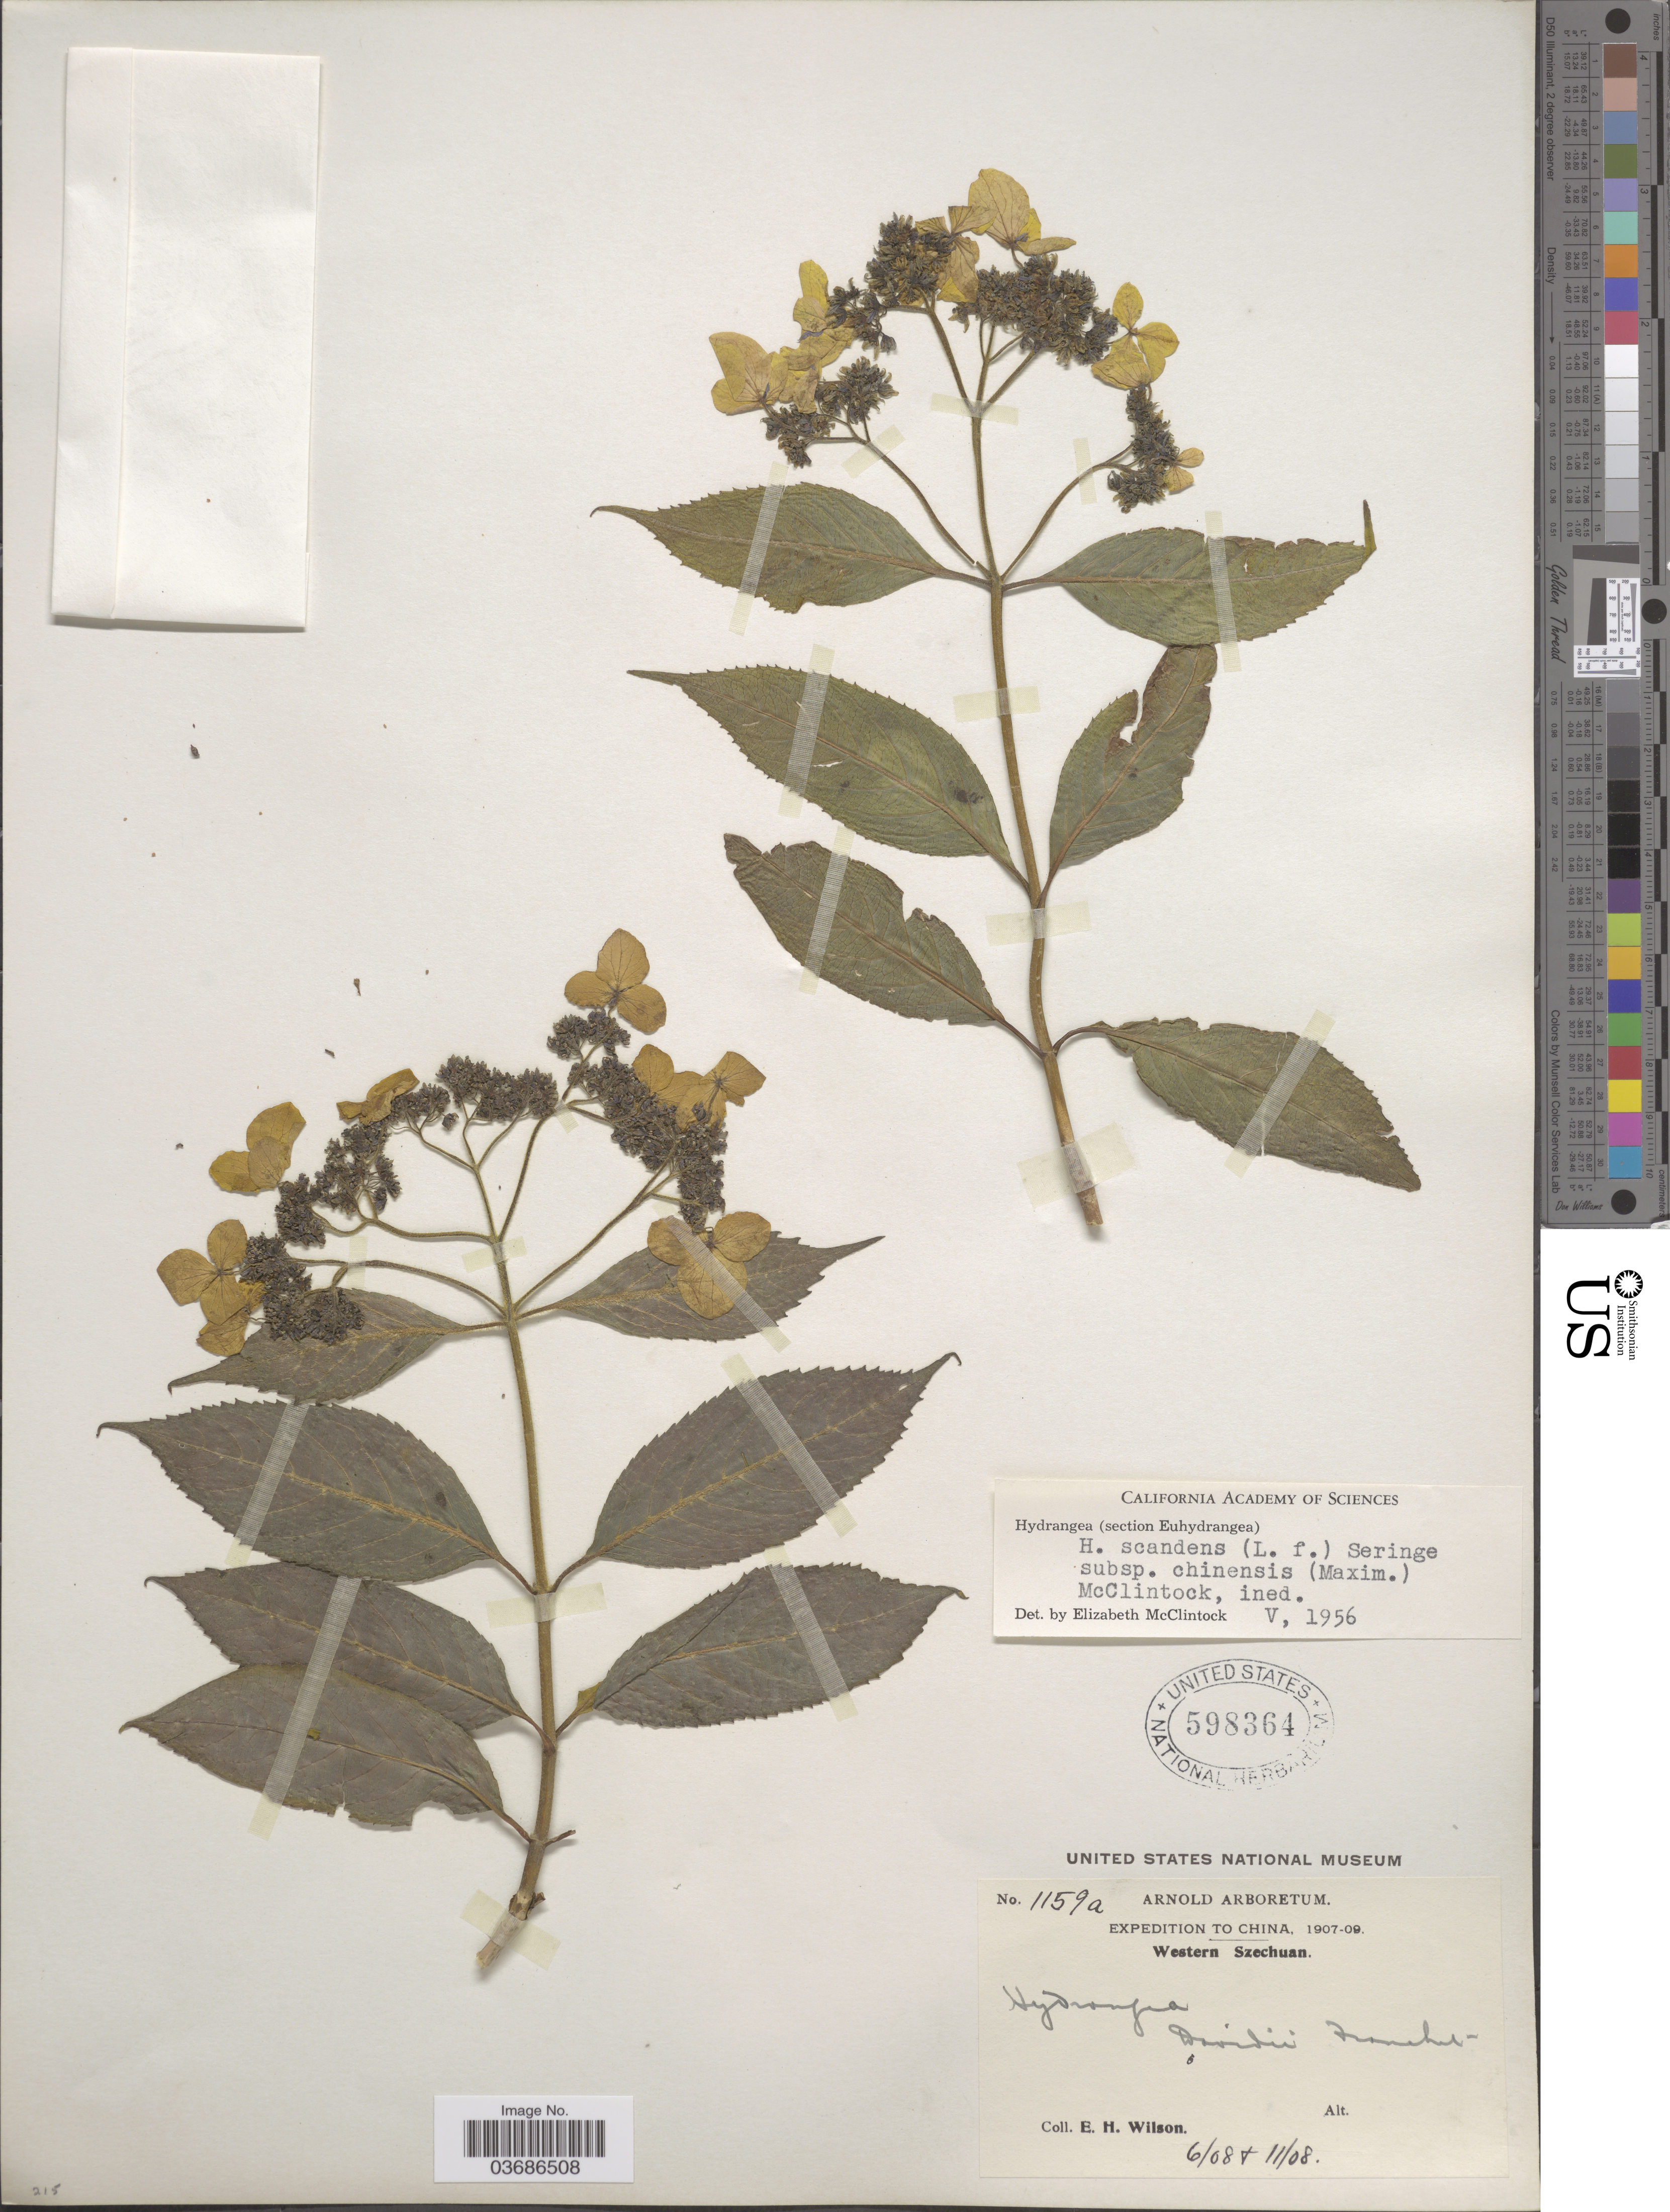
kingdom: Plantae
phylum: Tracheophyta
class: Magnoliopsida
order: Cornales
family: Hydrangeaceae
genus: Hydrangea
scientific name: Hydrangea scandens subsp. chinensis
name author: (Maxim.) E. M. McClint.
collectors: E. Wilson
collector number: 1159a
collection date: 1908-06/1908-11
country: China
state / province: Sichuan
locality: Expedition to China, 1907-09. Western Szechuan.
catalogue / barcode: US 598364